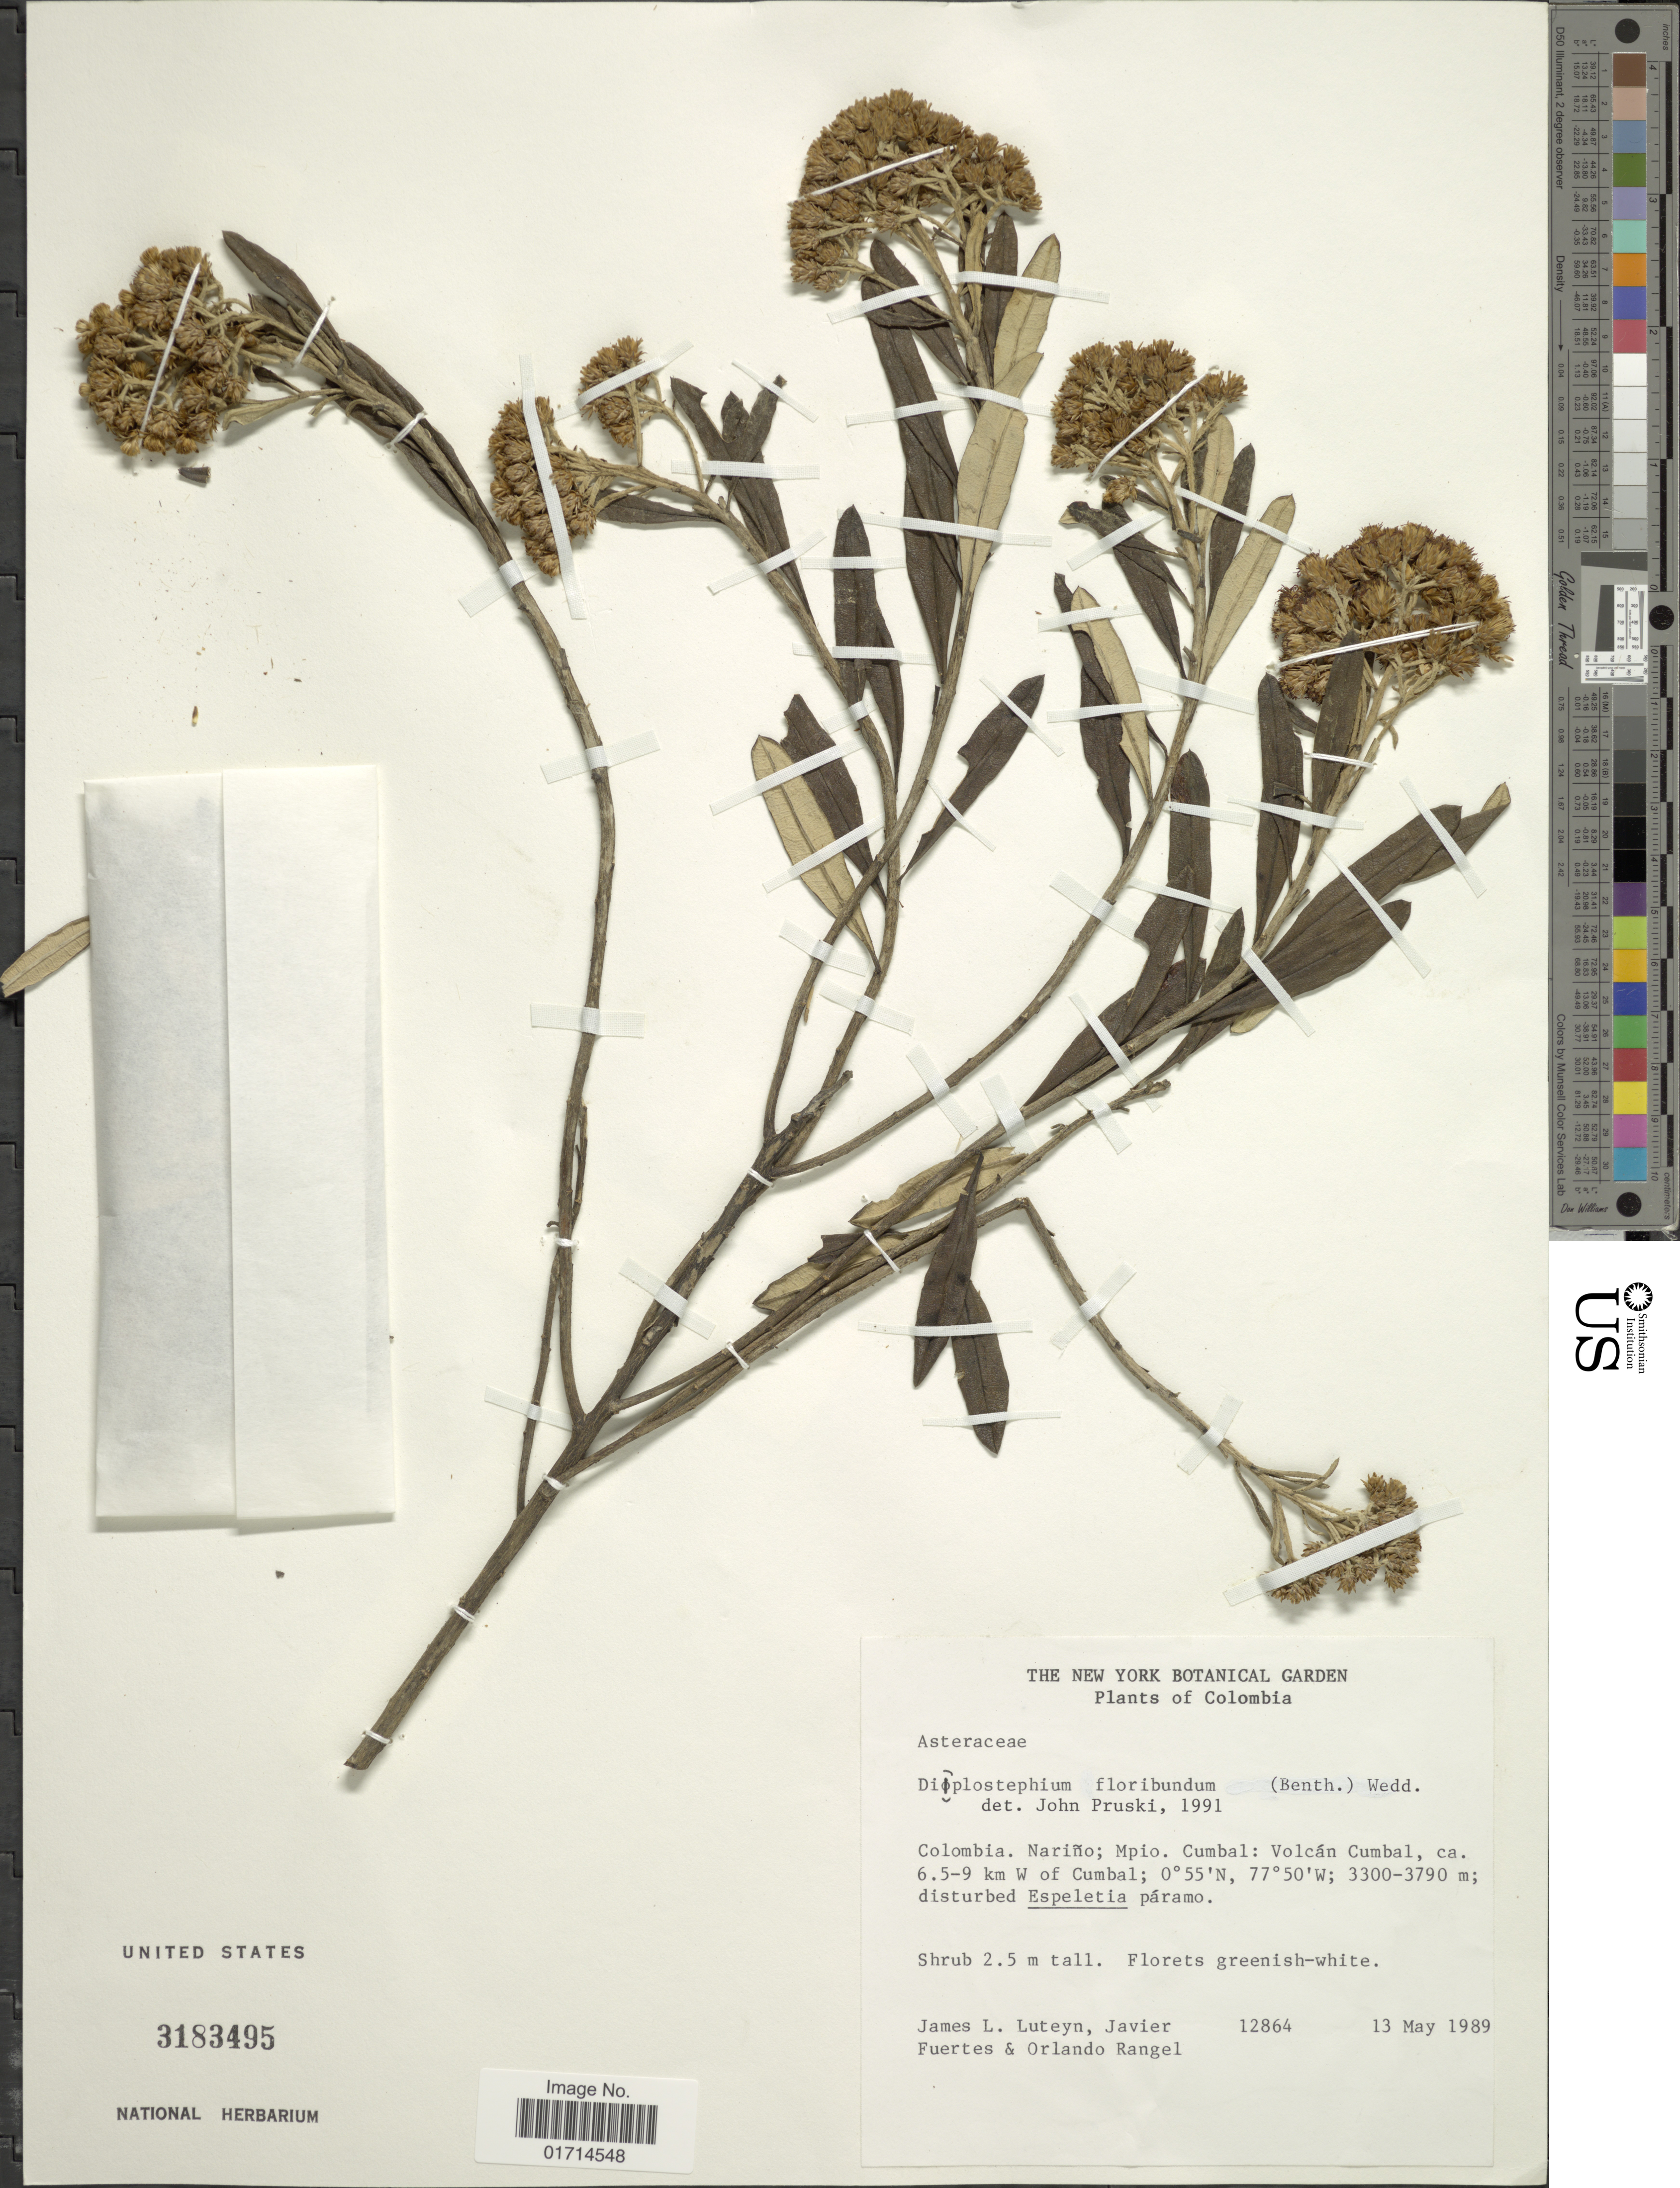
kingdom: Plantae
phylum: Tracheophyta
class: Magnoliopsida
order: Asterales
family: Asteraceae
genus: Diplostephium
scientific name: Diplostephium floribundum subsp. aequatoriense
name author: Cuatrec.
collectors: J. L. Luteyn, J. Fuertes & O. Rangel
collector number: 12864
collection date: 1989-05-13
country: Colombia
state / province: Nariño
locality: Mpio. Cumbal: Volcan Cumbal, ca. 6.5-9 km W of Cumbal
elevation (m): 3300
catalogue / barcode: US 3183495